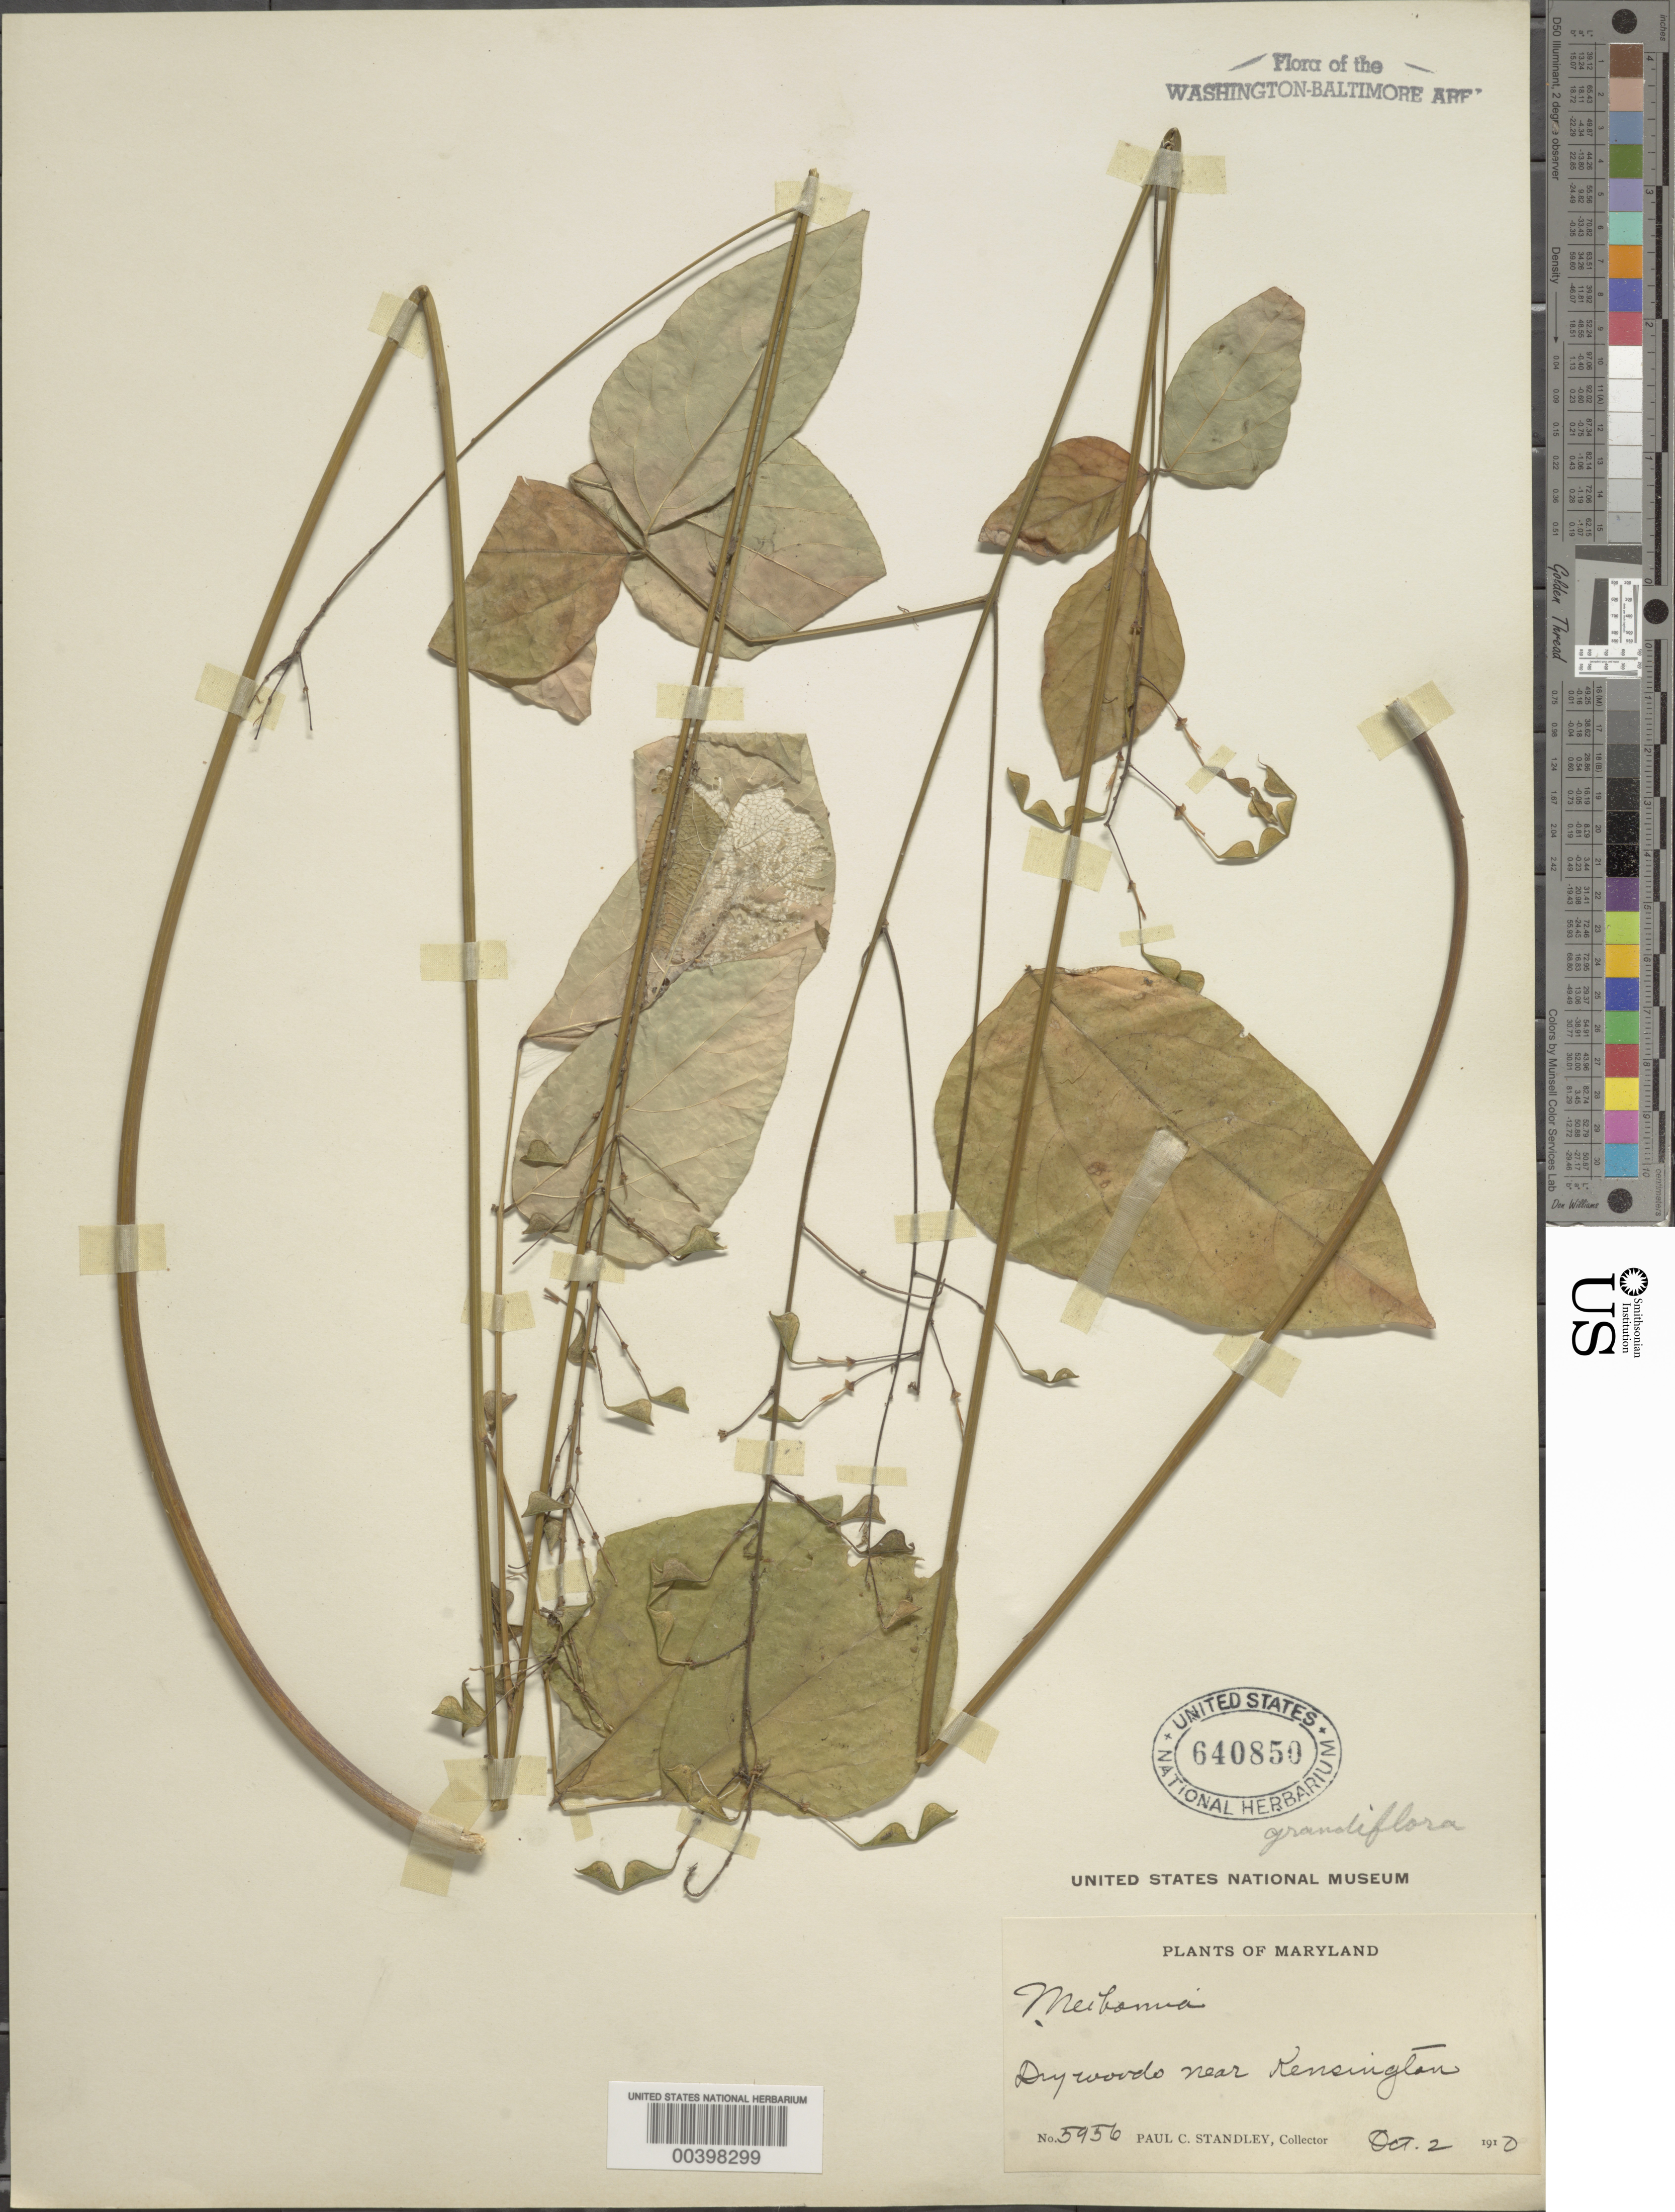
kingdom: Plantae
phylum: Tracheophyta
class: Magnoliopsida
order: Fabales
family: Fabaceae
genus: Desmodium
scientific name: Desmodium sp.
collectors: P. C. Standley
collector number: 5956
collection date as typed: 02 Oct 1910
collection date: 1910-10-02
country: United States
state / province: Maryland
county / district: Montgomery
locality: Near Kensington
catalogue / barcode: US 640850